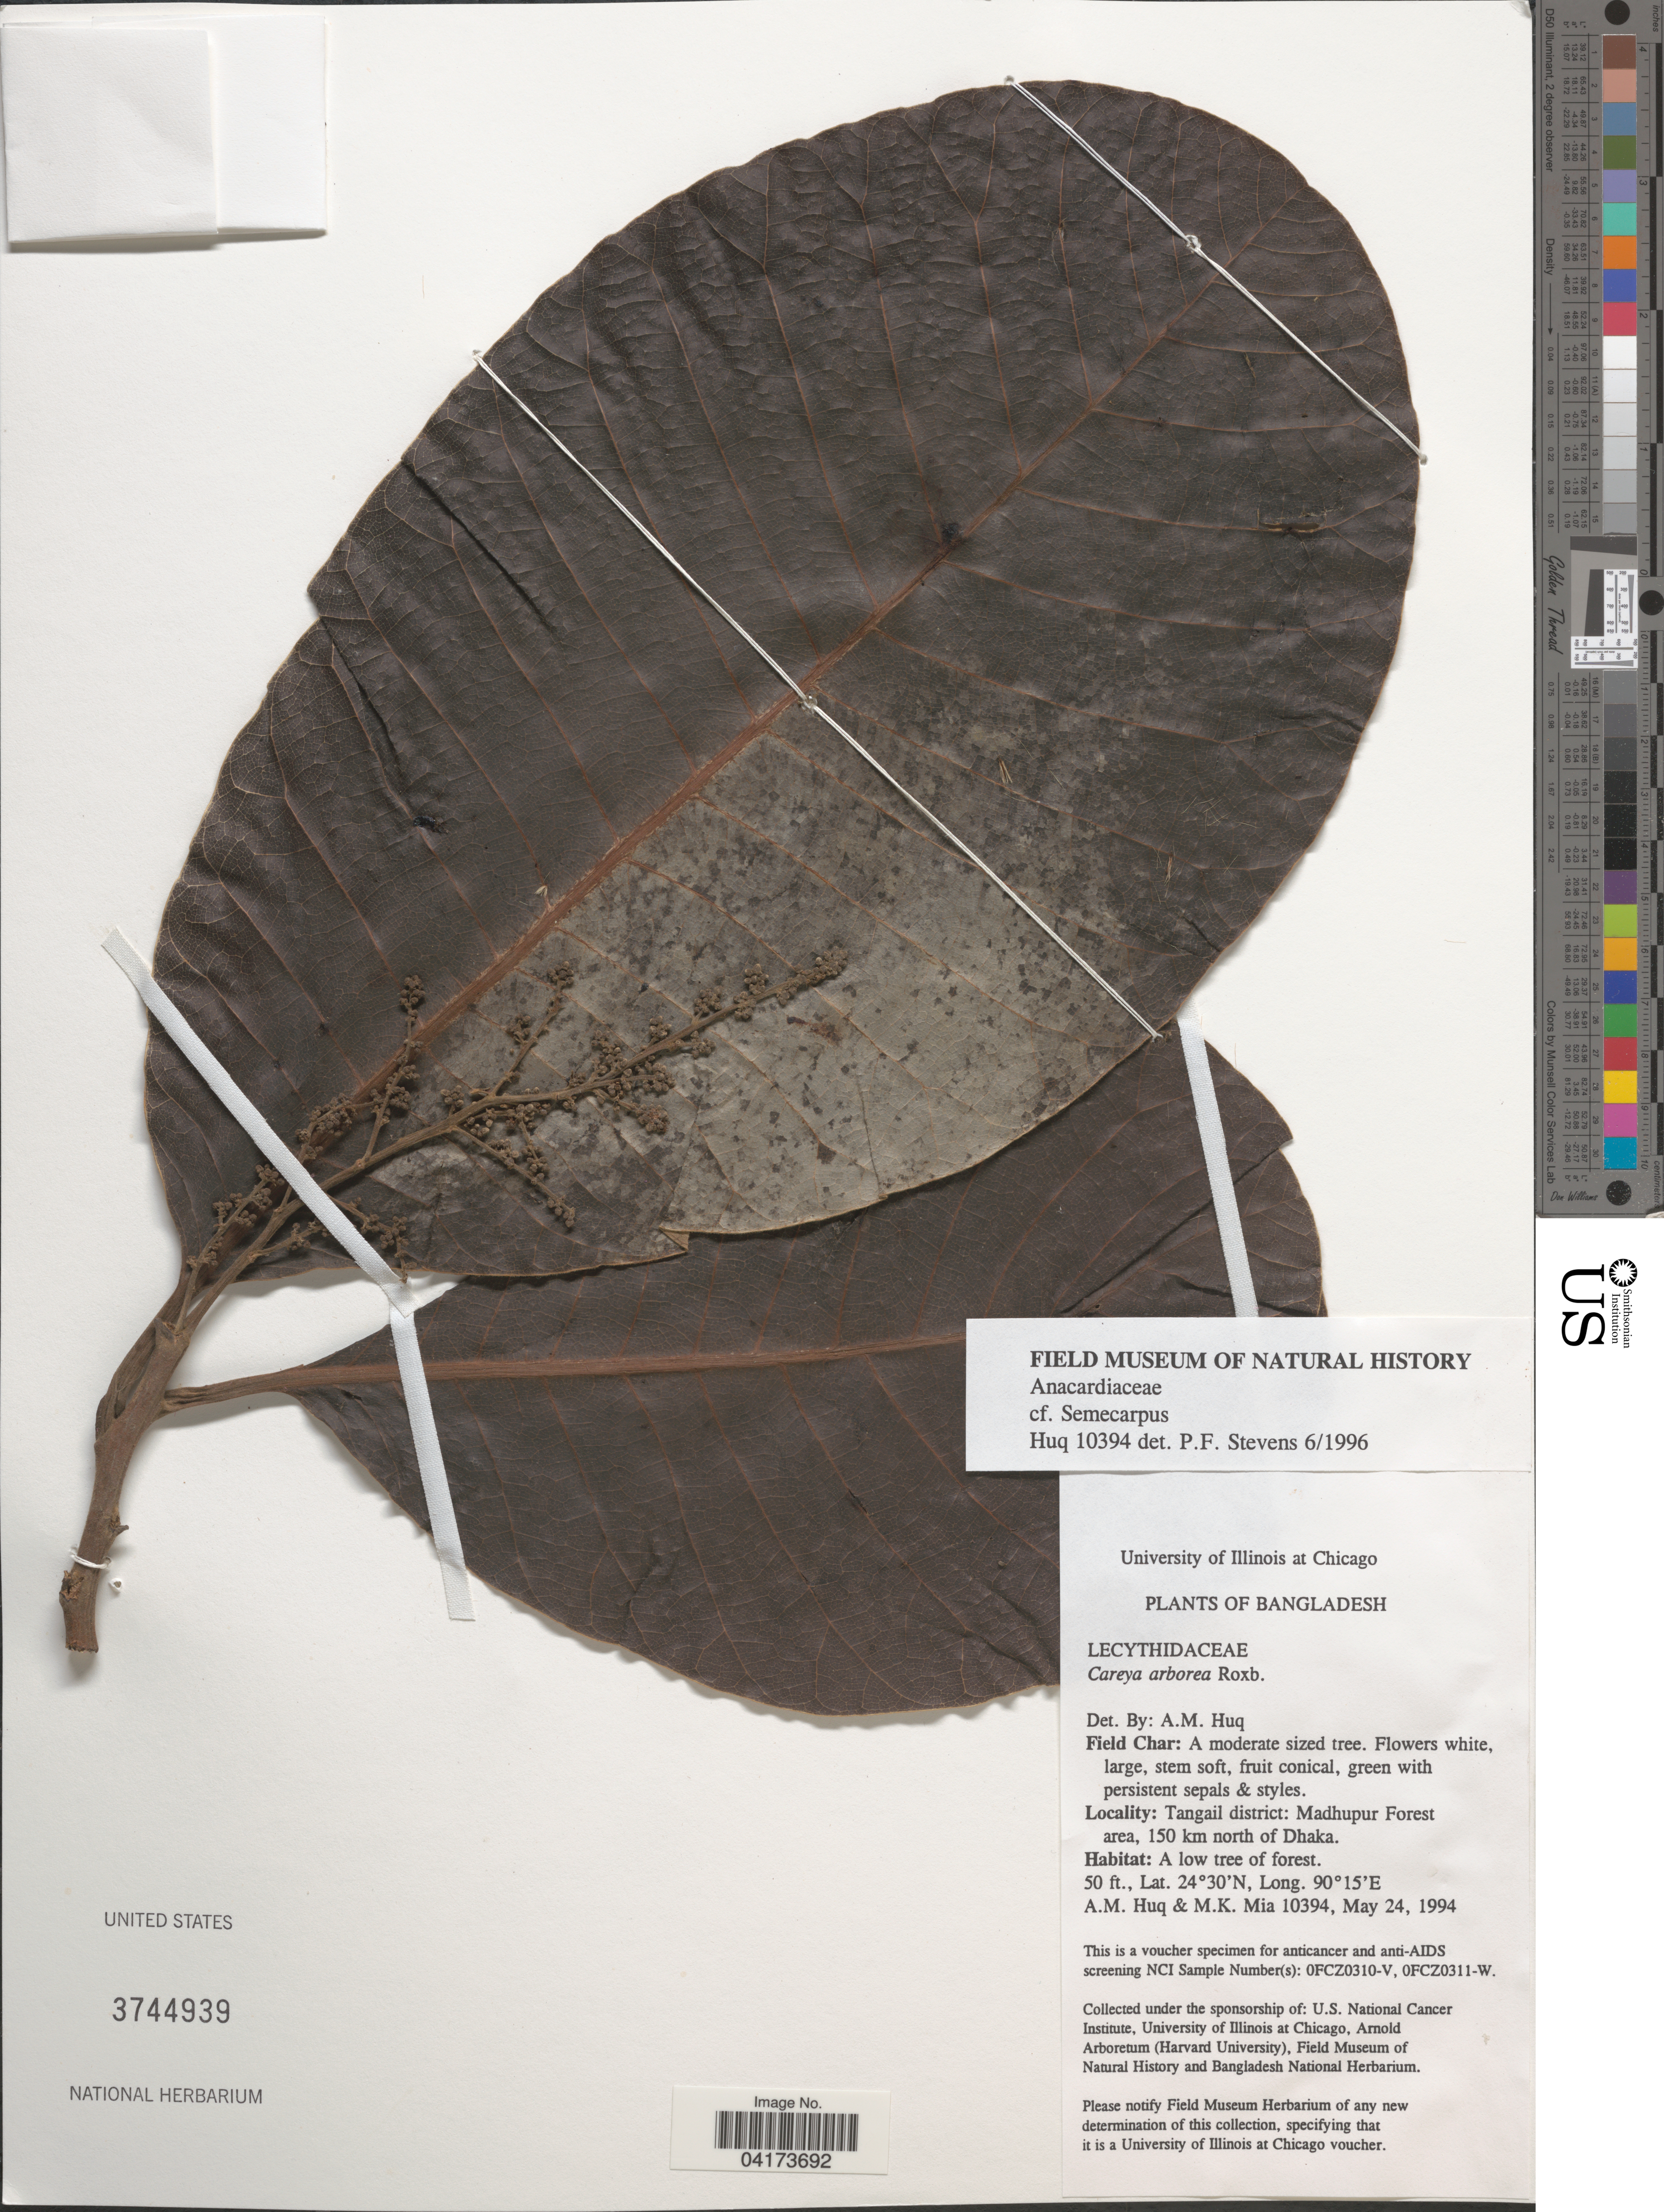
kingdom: Plantae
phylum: Tracheophyta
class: Magnoliopsida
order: Sapindales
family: Anacardiaceae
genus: Semecarpus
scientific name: Semecarpus sp.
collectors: A. M. Huq & M. Mia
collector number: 10394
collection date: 1994-05-24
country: Bangladesh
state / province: Dhaka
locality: Tangail district: Madhupur Forest area, 150 km north of Dhaka.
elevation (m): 15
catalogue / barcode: US 3744939